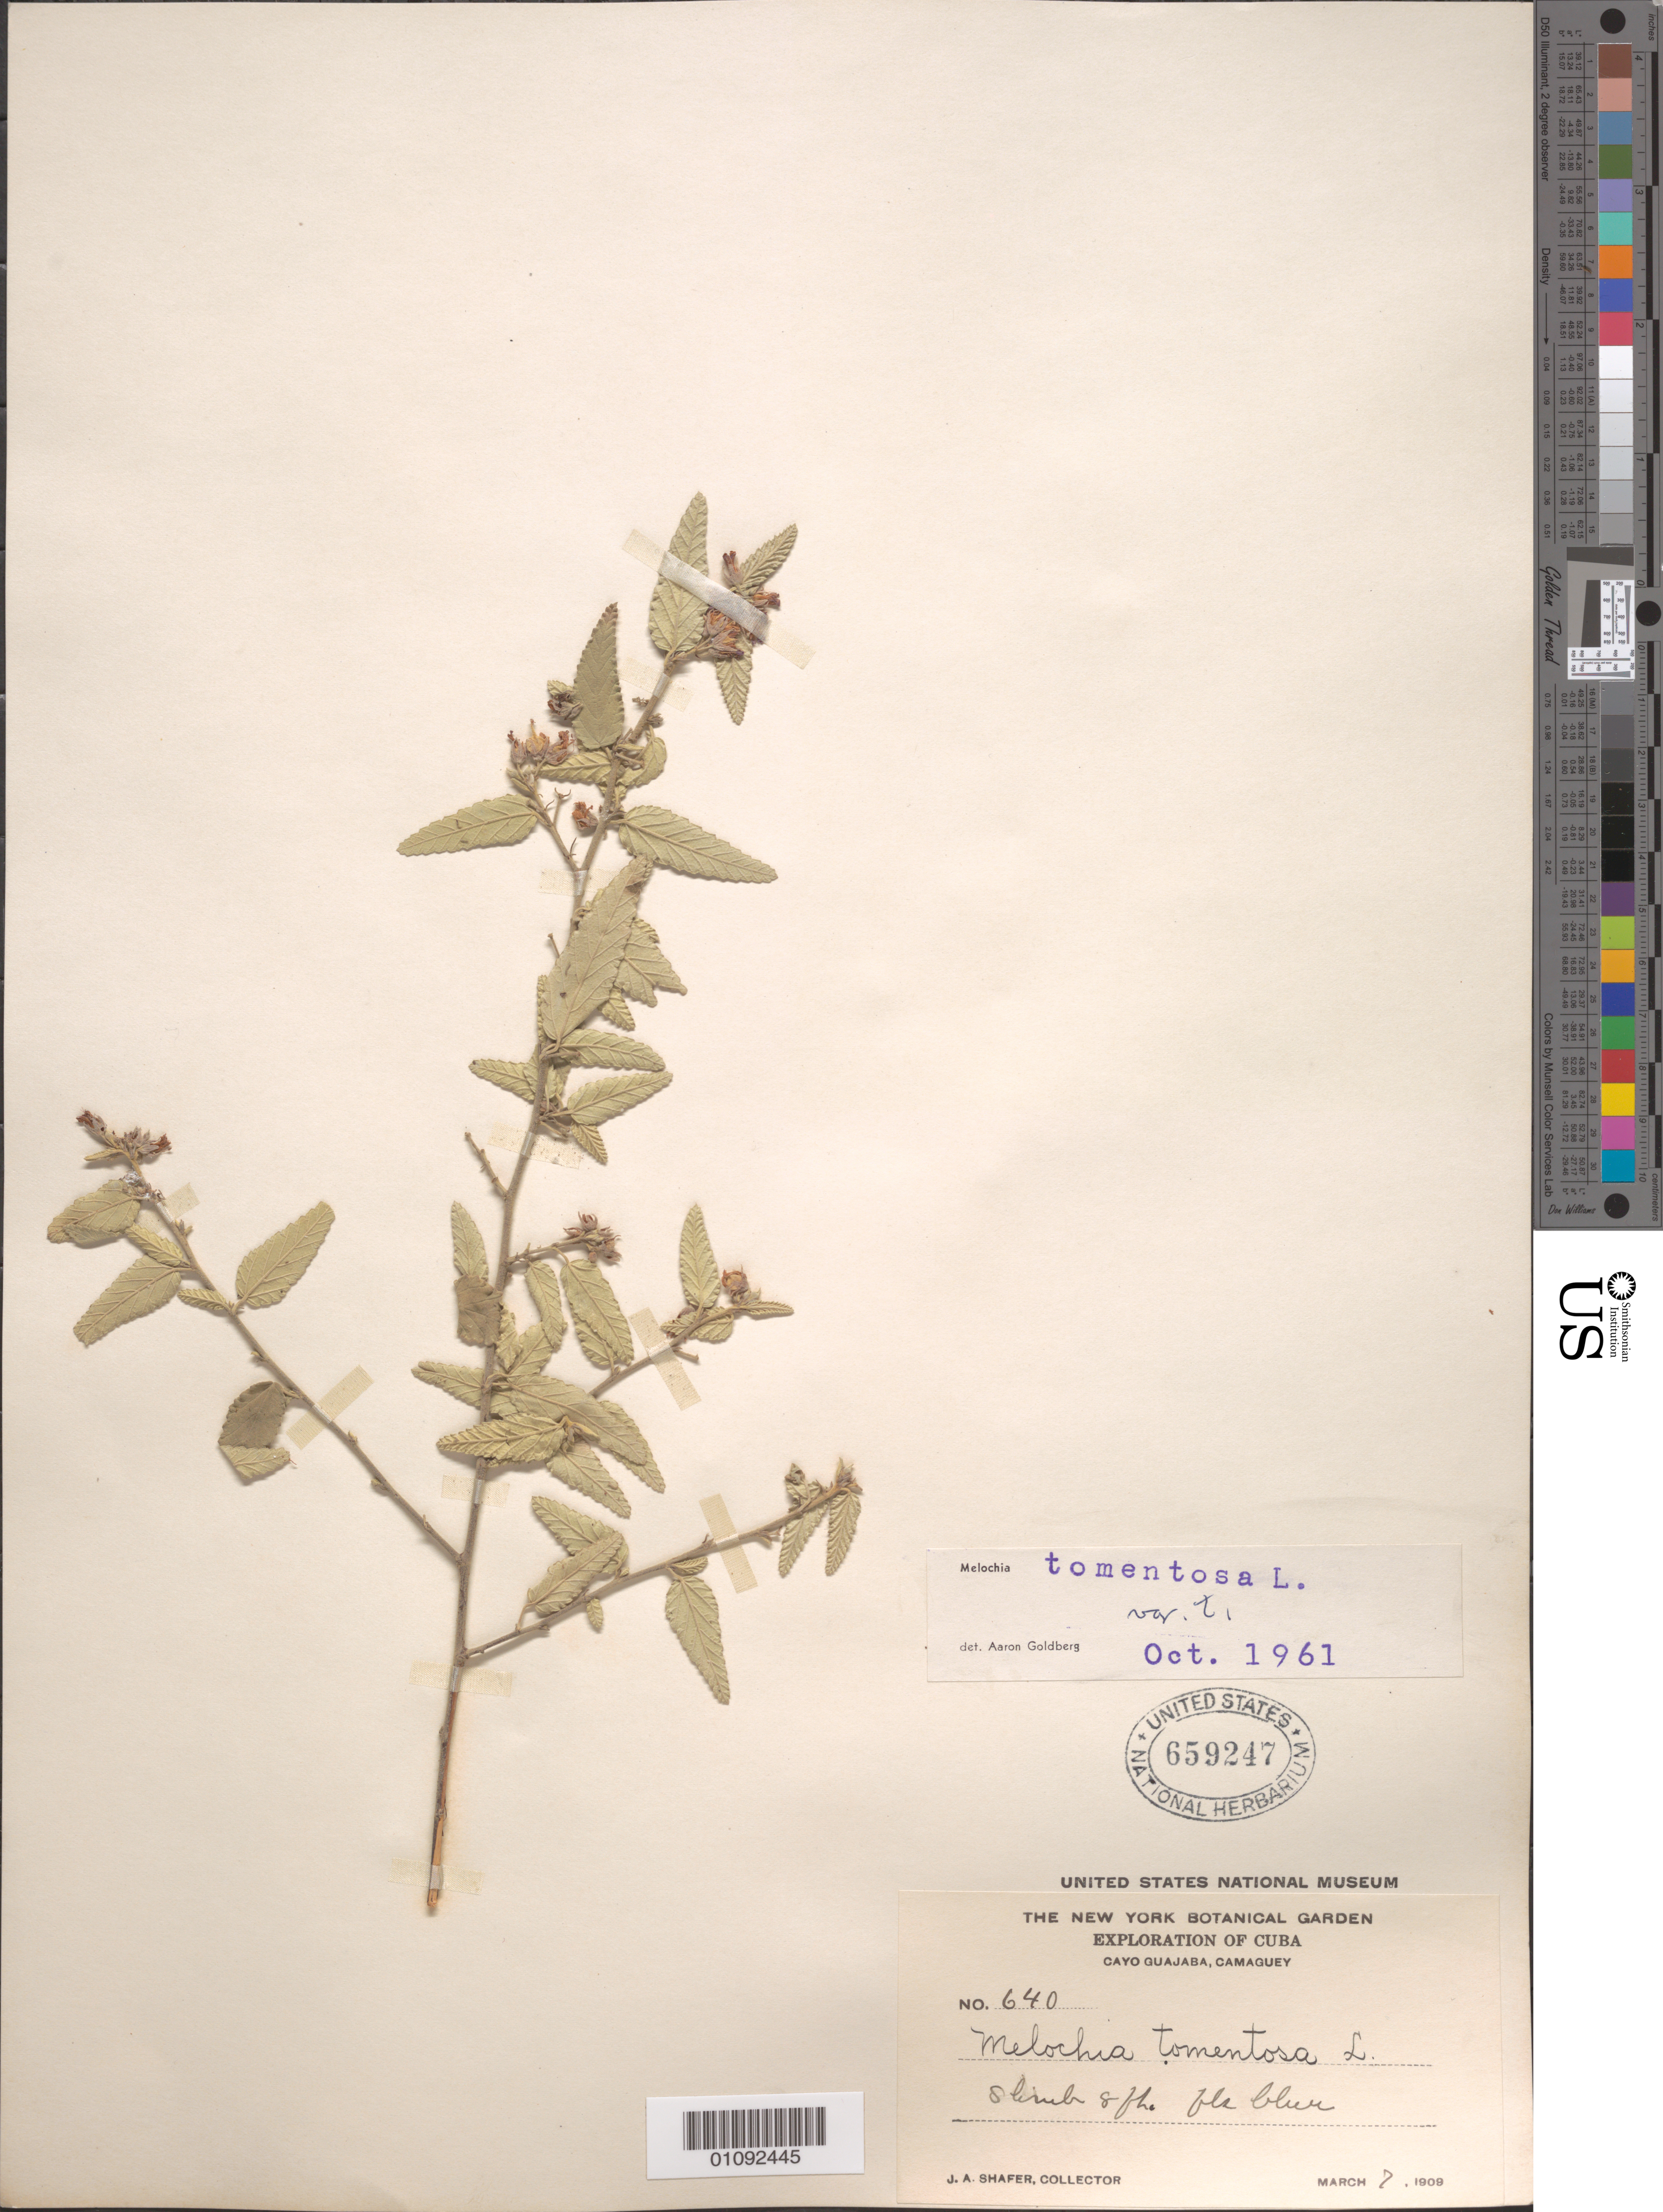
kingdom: Plantae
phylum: Tracheophyta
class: Magnoliopsida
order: Malvales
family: Malvaceae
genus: Melochia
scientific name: Melochia tomentosa var. tomentosa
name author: L.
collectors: J. A. Shafer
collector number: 640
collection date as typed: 07 Mar 1909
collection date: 1909-03-07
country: Cuba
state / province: Camagüey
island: Cuba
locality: Cayo Guajaba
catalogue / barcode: US 659247